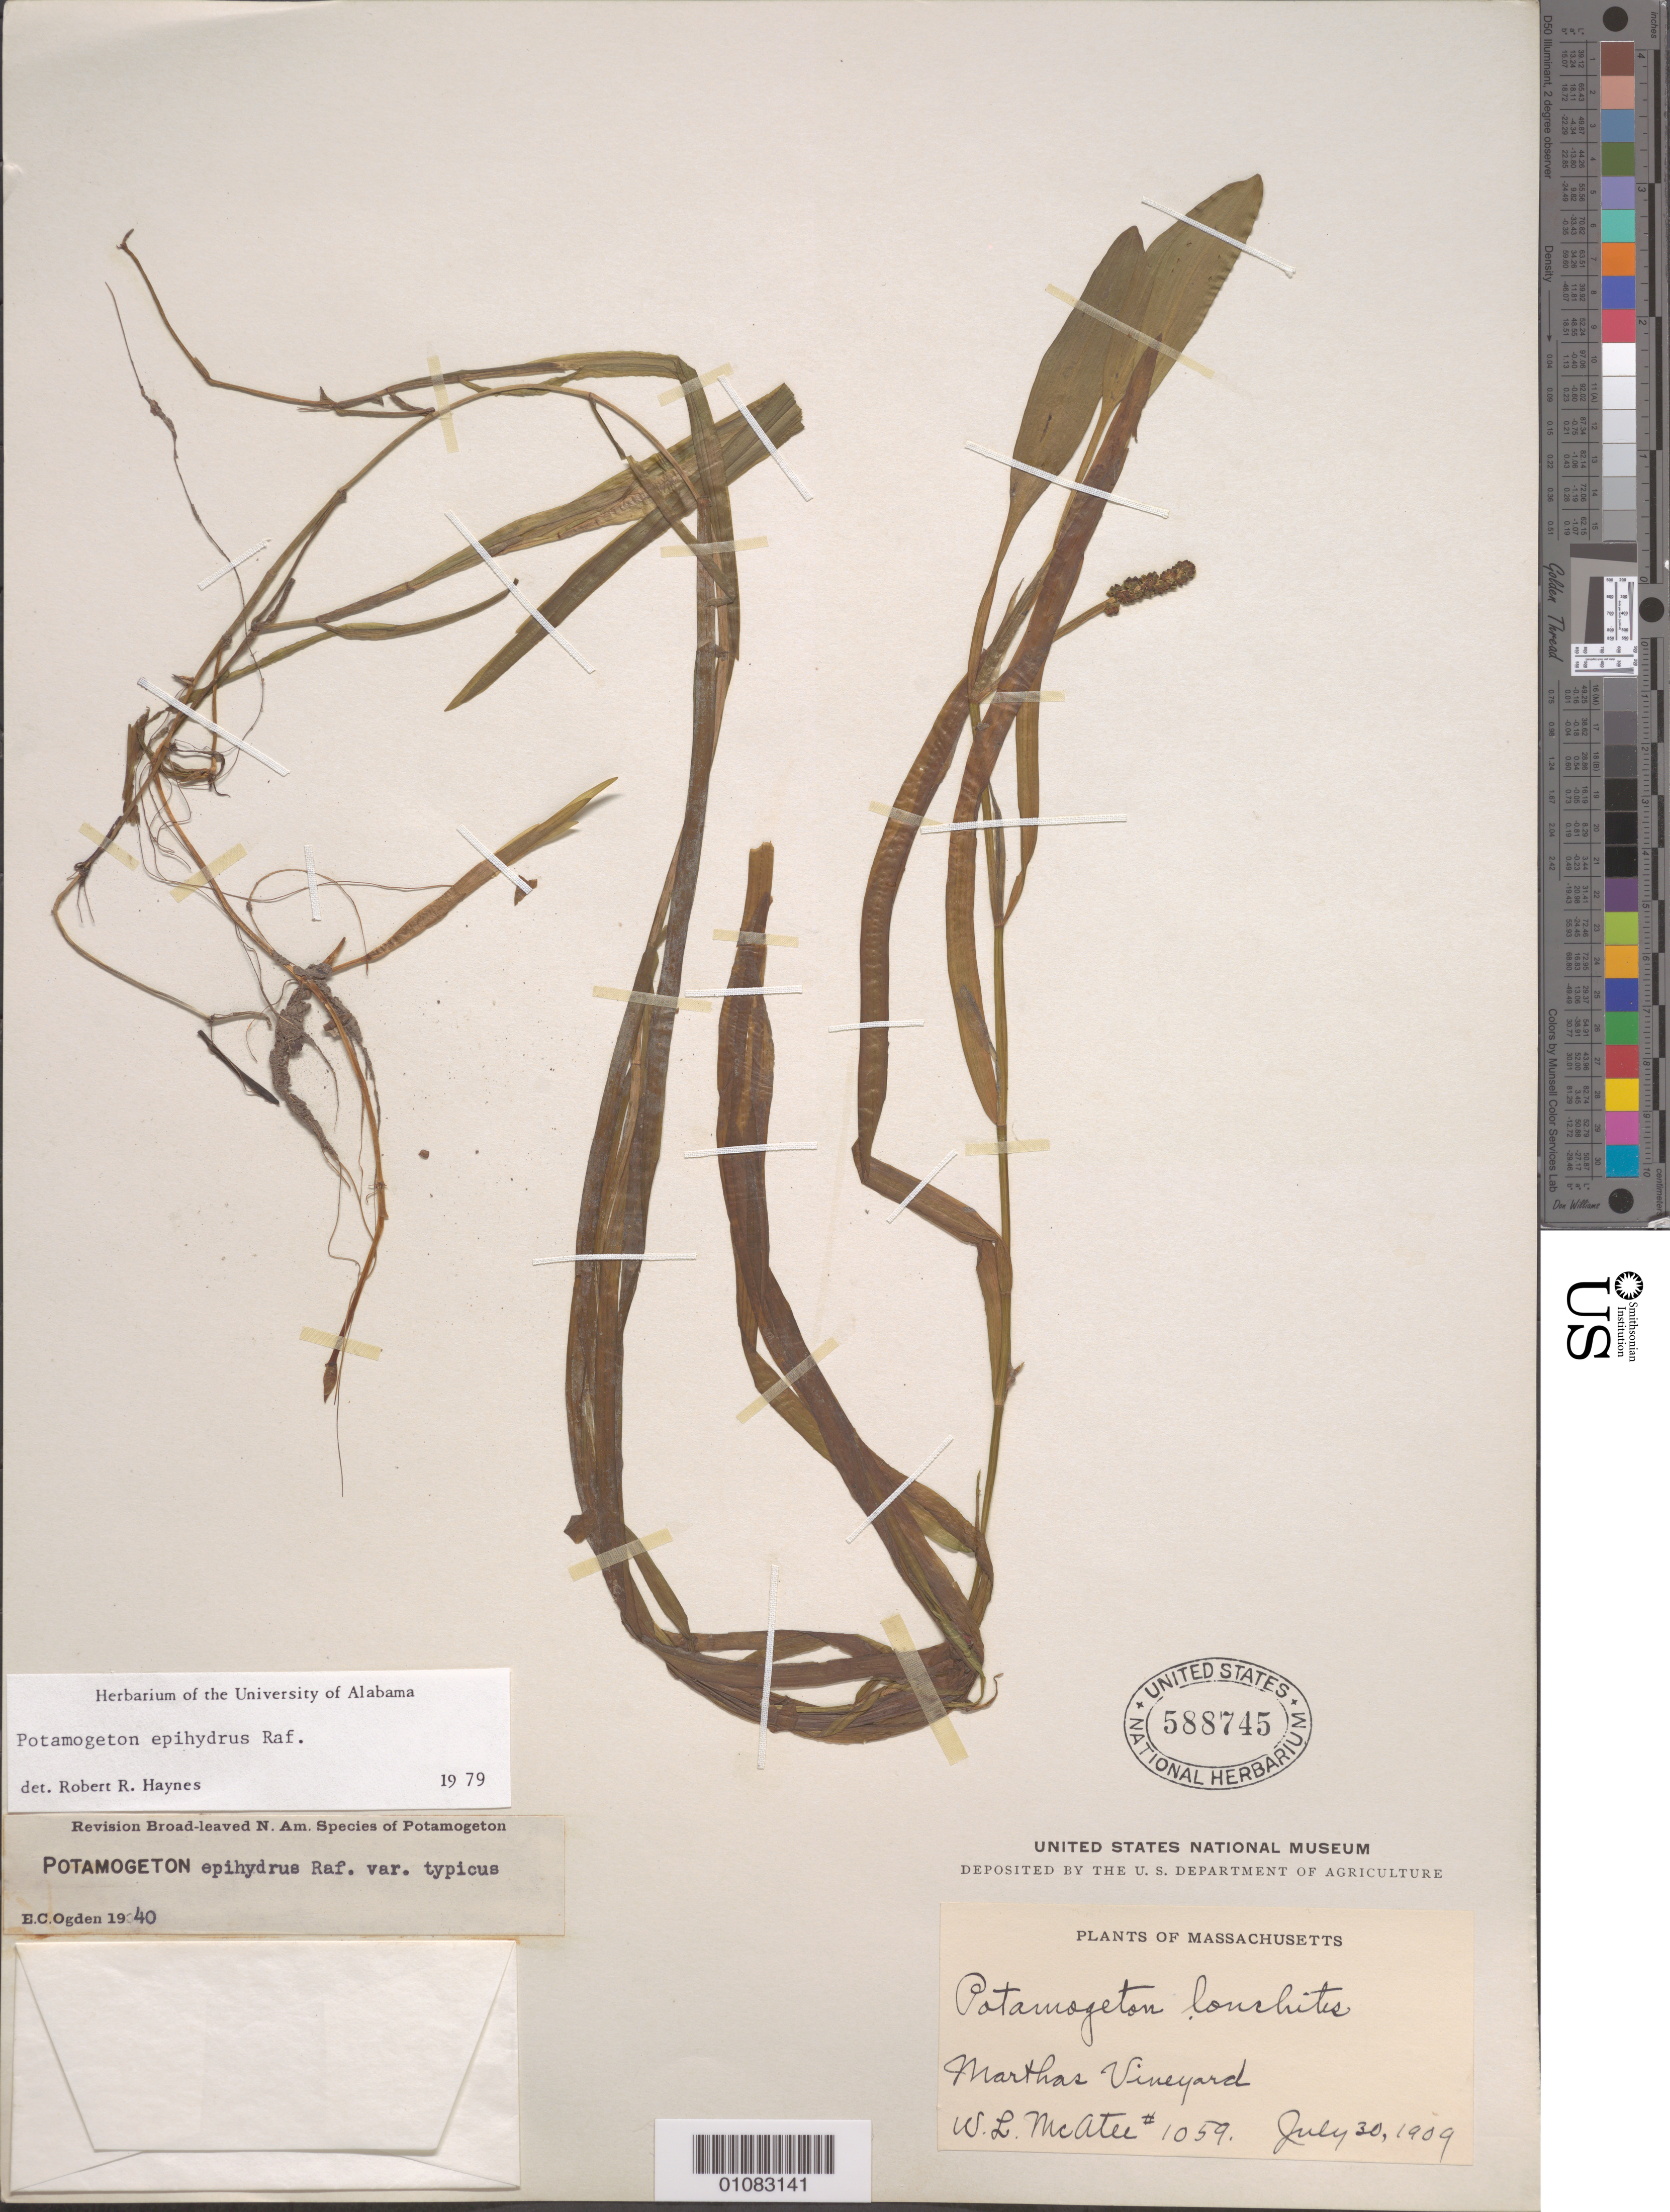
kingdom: Plantae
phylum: Tracheophyta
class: Liliopsida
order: Alismatales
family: Potamogetonaceae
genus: Potamogeton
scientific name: Potamogeton epihydrus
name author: Raf.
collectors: W. McAtee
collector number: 1059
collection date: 1909-07-30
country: United States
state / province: Massachusetts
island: Martha's Vineyard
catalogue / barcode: US 588745